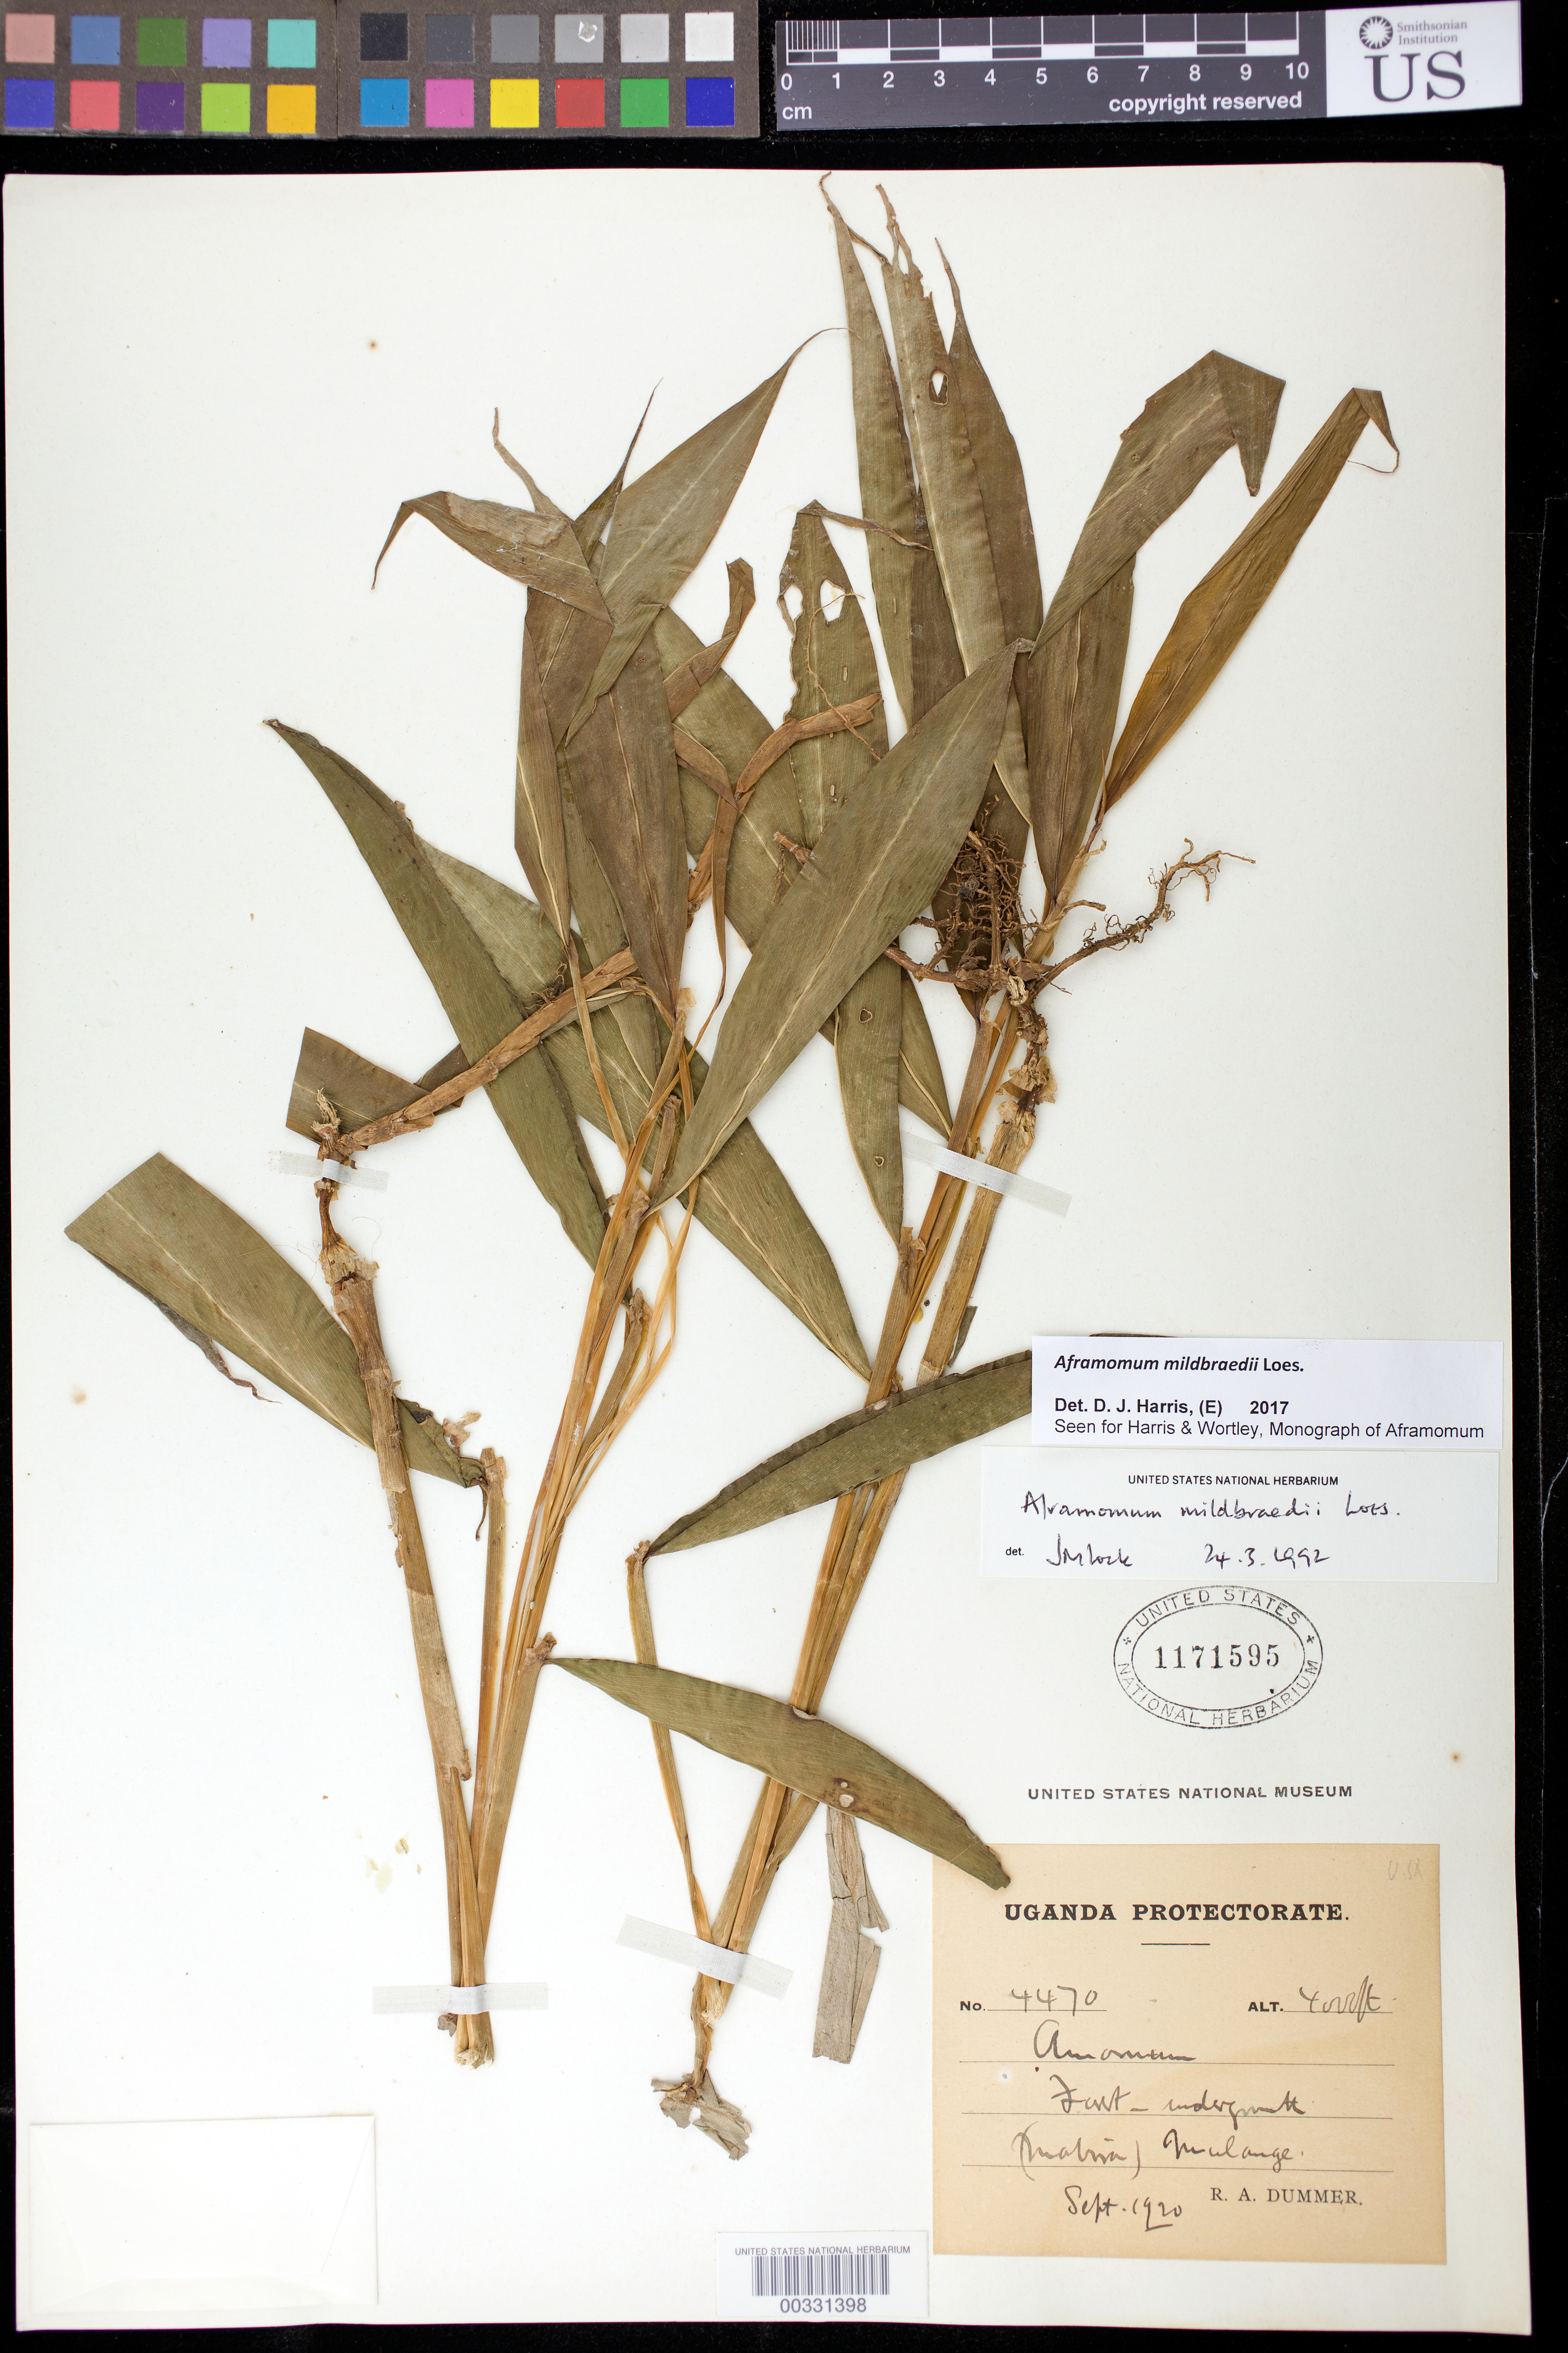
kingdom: Plantae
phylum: Tracheophyta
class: Liliopsida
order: Zingiberales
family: Zingiberaceae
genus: Aframomum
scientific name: Aframomum mildbraedii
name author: Loes.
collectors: R. Dümmer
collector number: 4470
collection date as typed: Sep 1920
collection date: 1920-09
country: Uganda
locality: (mabia) mulange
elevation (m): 1219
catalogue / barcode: US 1171595